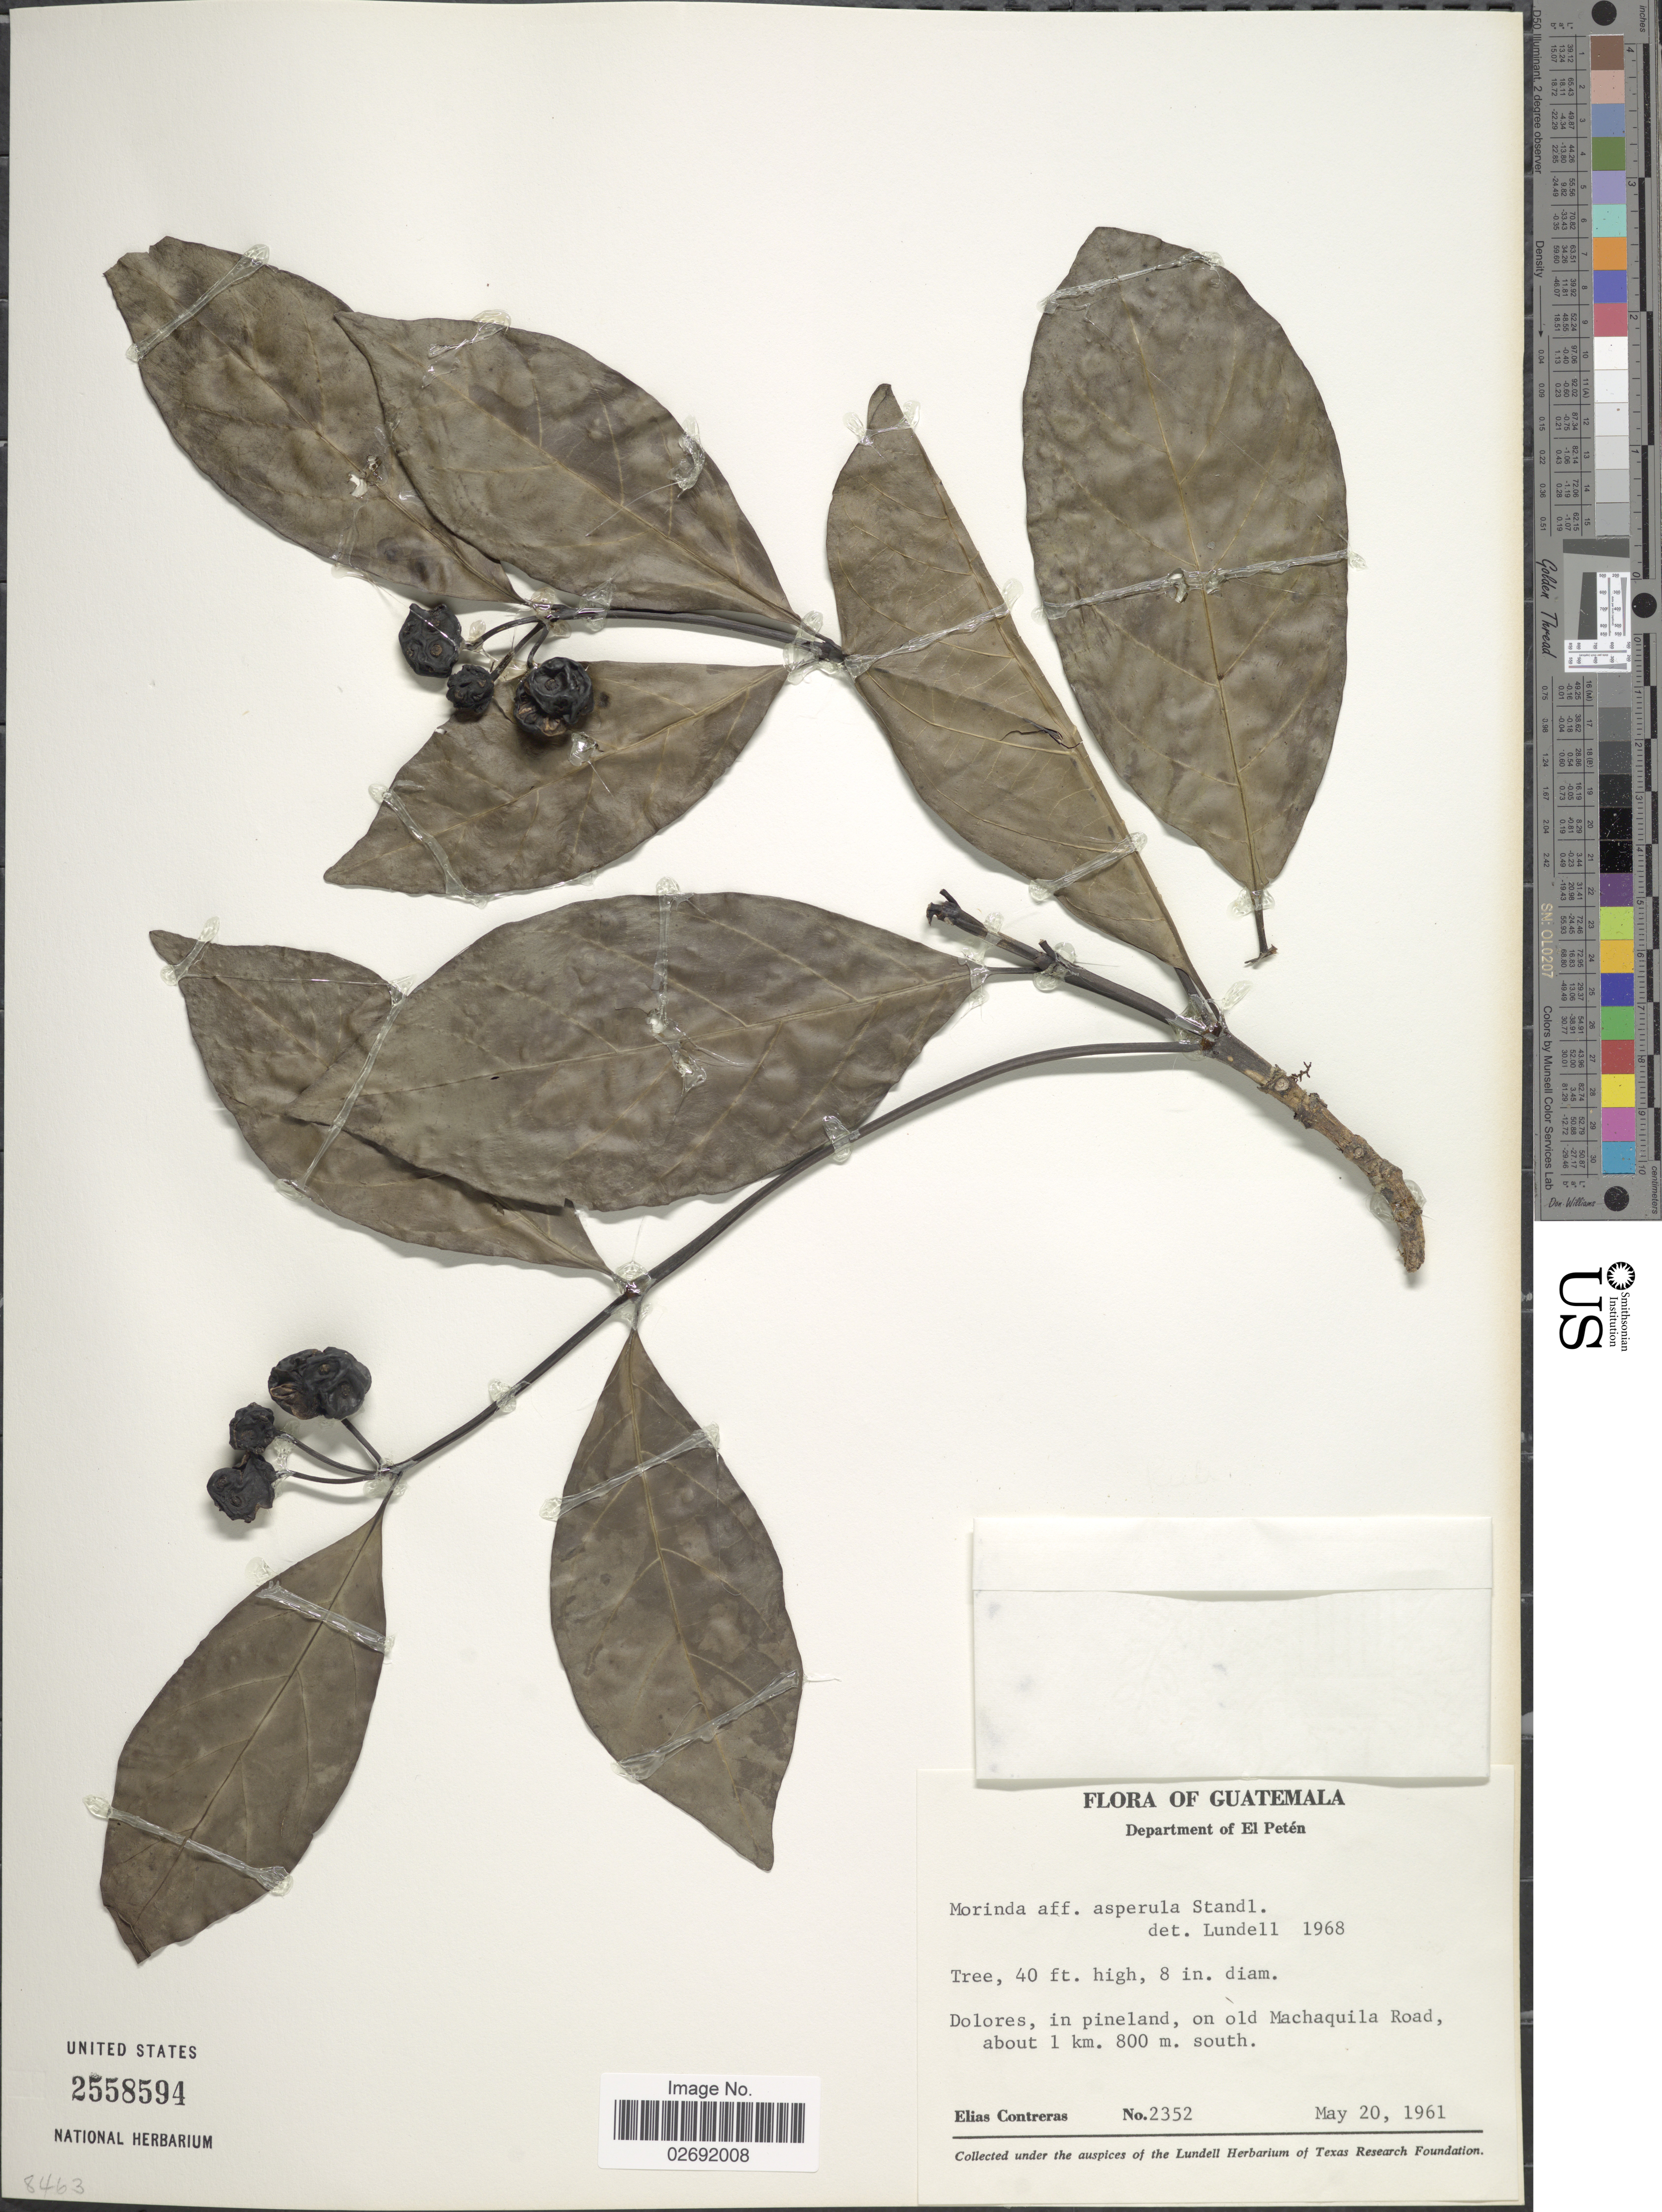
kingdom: Plantae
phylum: Tracheophyta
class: Magnoliopsida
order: Gentianales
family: Rubiaceae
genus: Morinda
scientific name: Morinda asperula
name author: Standl.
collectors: E. Contreras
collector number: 2352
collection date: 1961-05-20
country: Guatemala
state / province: El Petén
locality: Department of El Petén, Dolores, in pineland, on old Machaquila Road, about 1 km 800 m south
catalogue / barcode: US 2558594